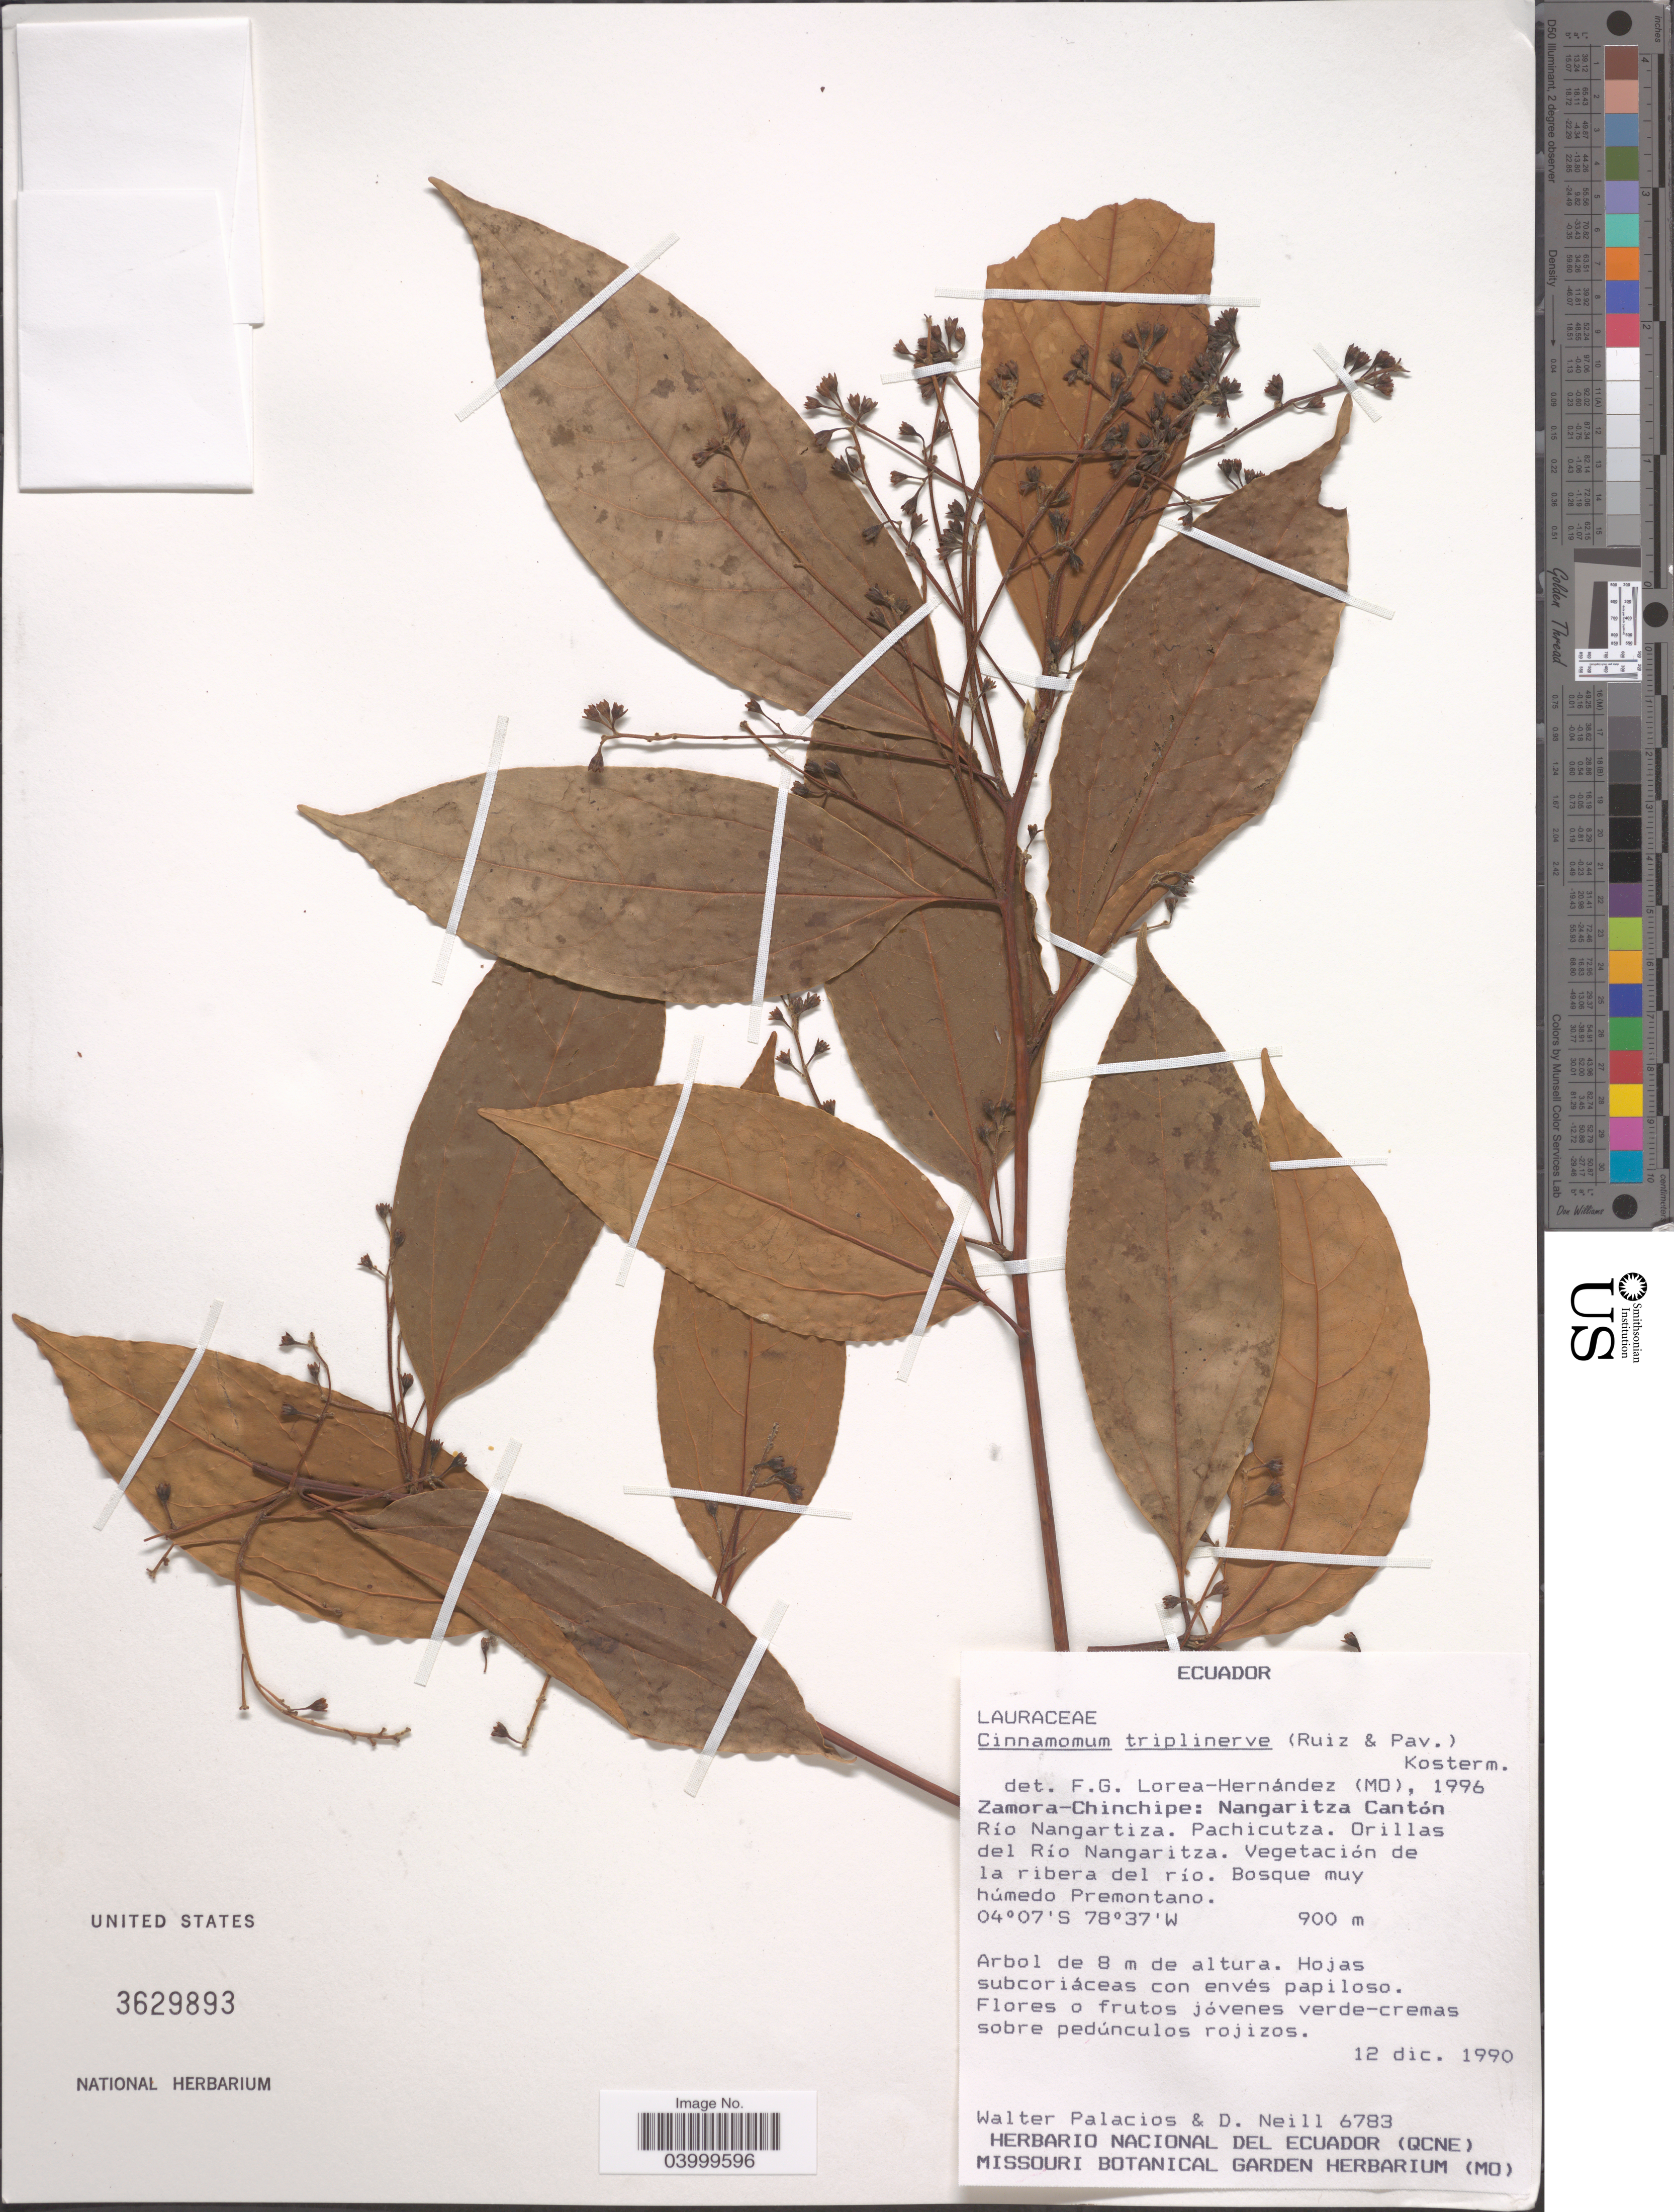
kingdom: Plantae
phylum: Tracheophyta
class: Magnoliopsida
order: Laurales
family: Lauraceae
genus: Cinnamomum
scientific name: Cinnamomum triplinerve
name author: (Ruiz & Pav.) Kosterm.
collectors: W. Palacios & D. Neill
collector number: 6783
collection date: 1990-12-12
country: Ecuador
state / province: Zamora-Chinchipe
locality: Nangaritza Cantón. Río Nangartiza. Pachicutza. Orillas del Río Nangaritza. Vegetación de la ribera del río.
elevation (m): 900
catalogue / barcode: US 3629893